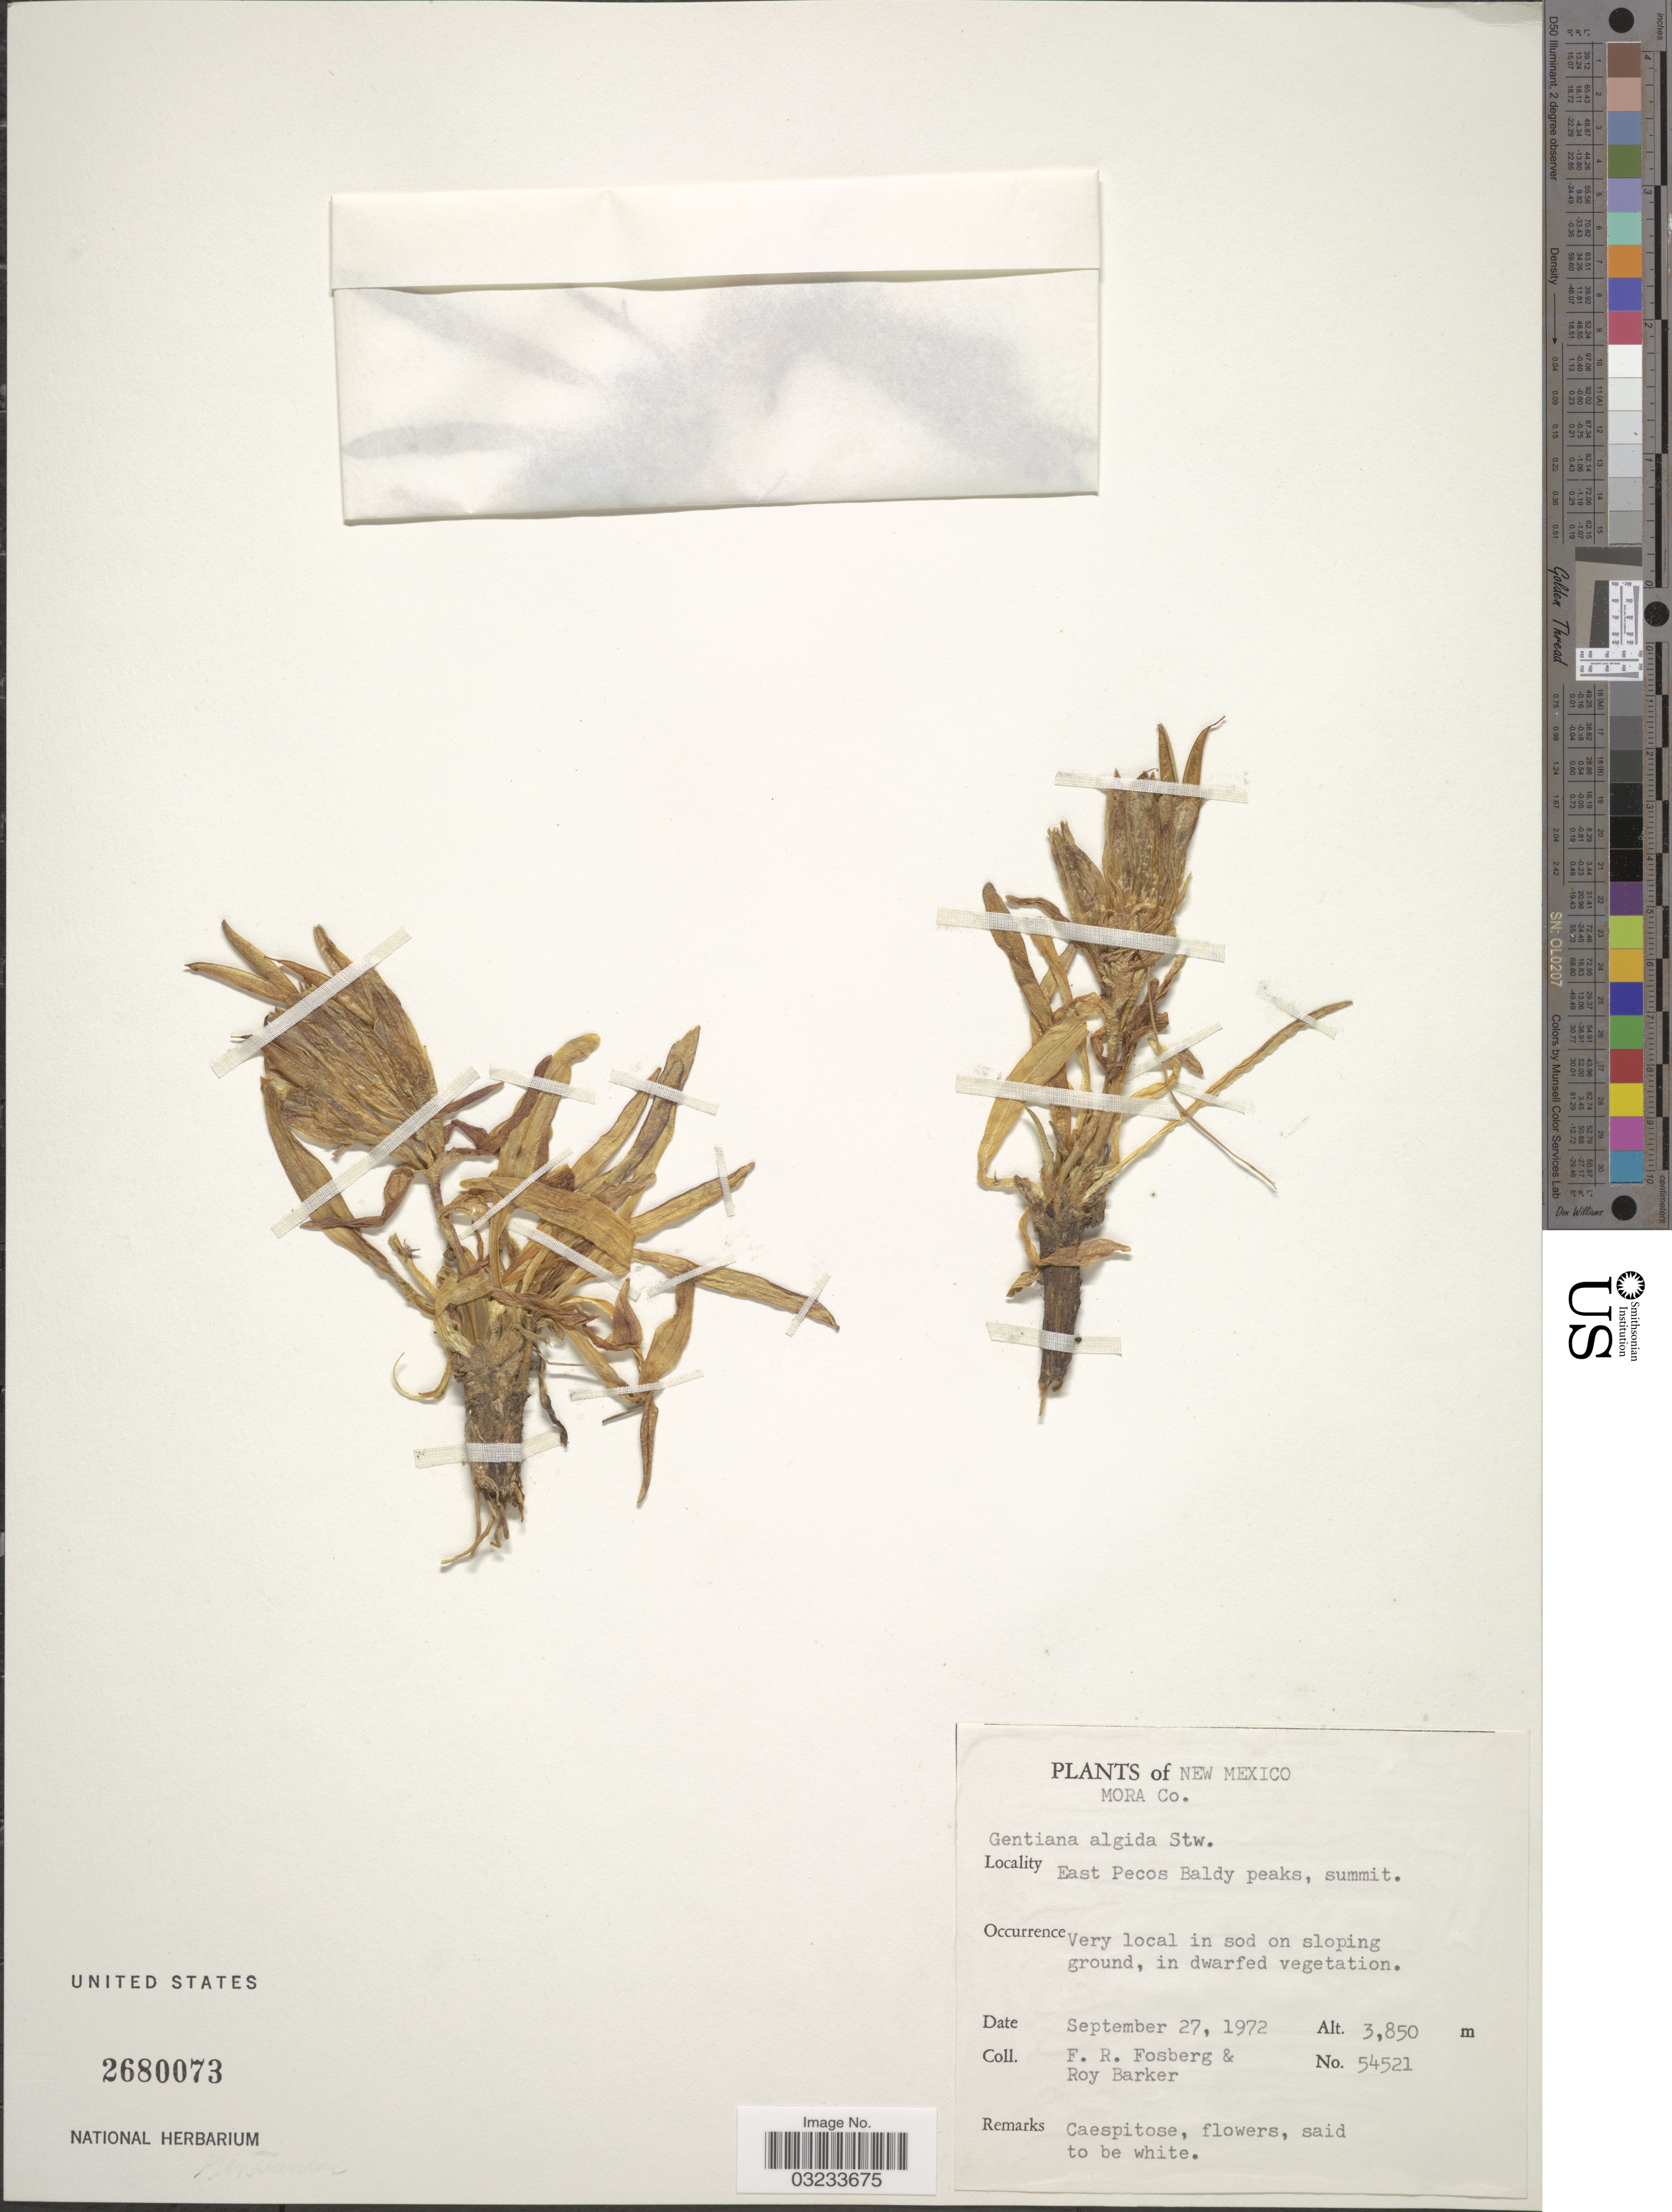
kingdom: Plantae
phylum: Tracheophyta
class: Magnoliopsida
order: Gentianales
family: Gentianaceae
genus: Gentiana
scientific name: Gentiana algida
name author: Pall.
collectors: F. R. Fosberg & R. Barker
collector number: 54521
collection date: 1972-09-27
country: United States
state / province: New Mexico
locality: Mora Co. East Pecos Baldy peaks, summit.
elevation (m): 3850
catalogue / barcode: US 2680073